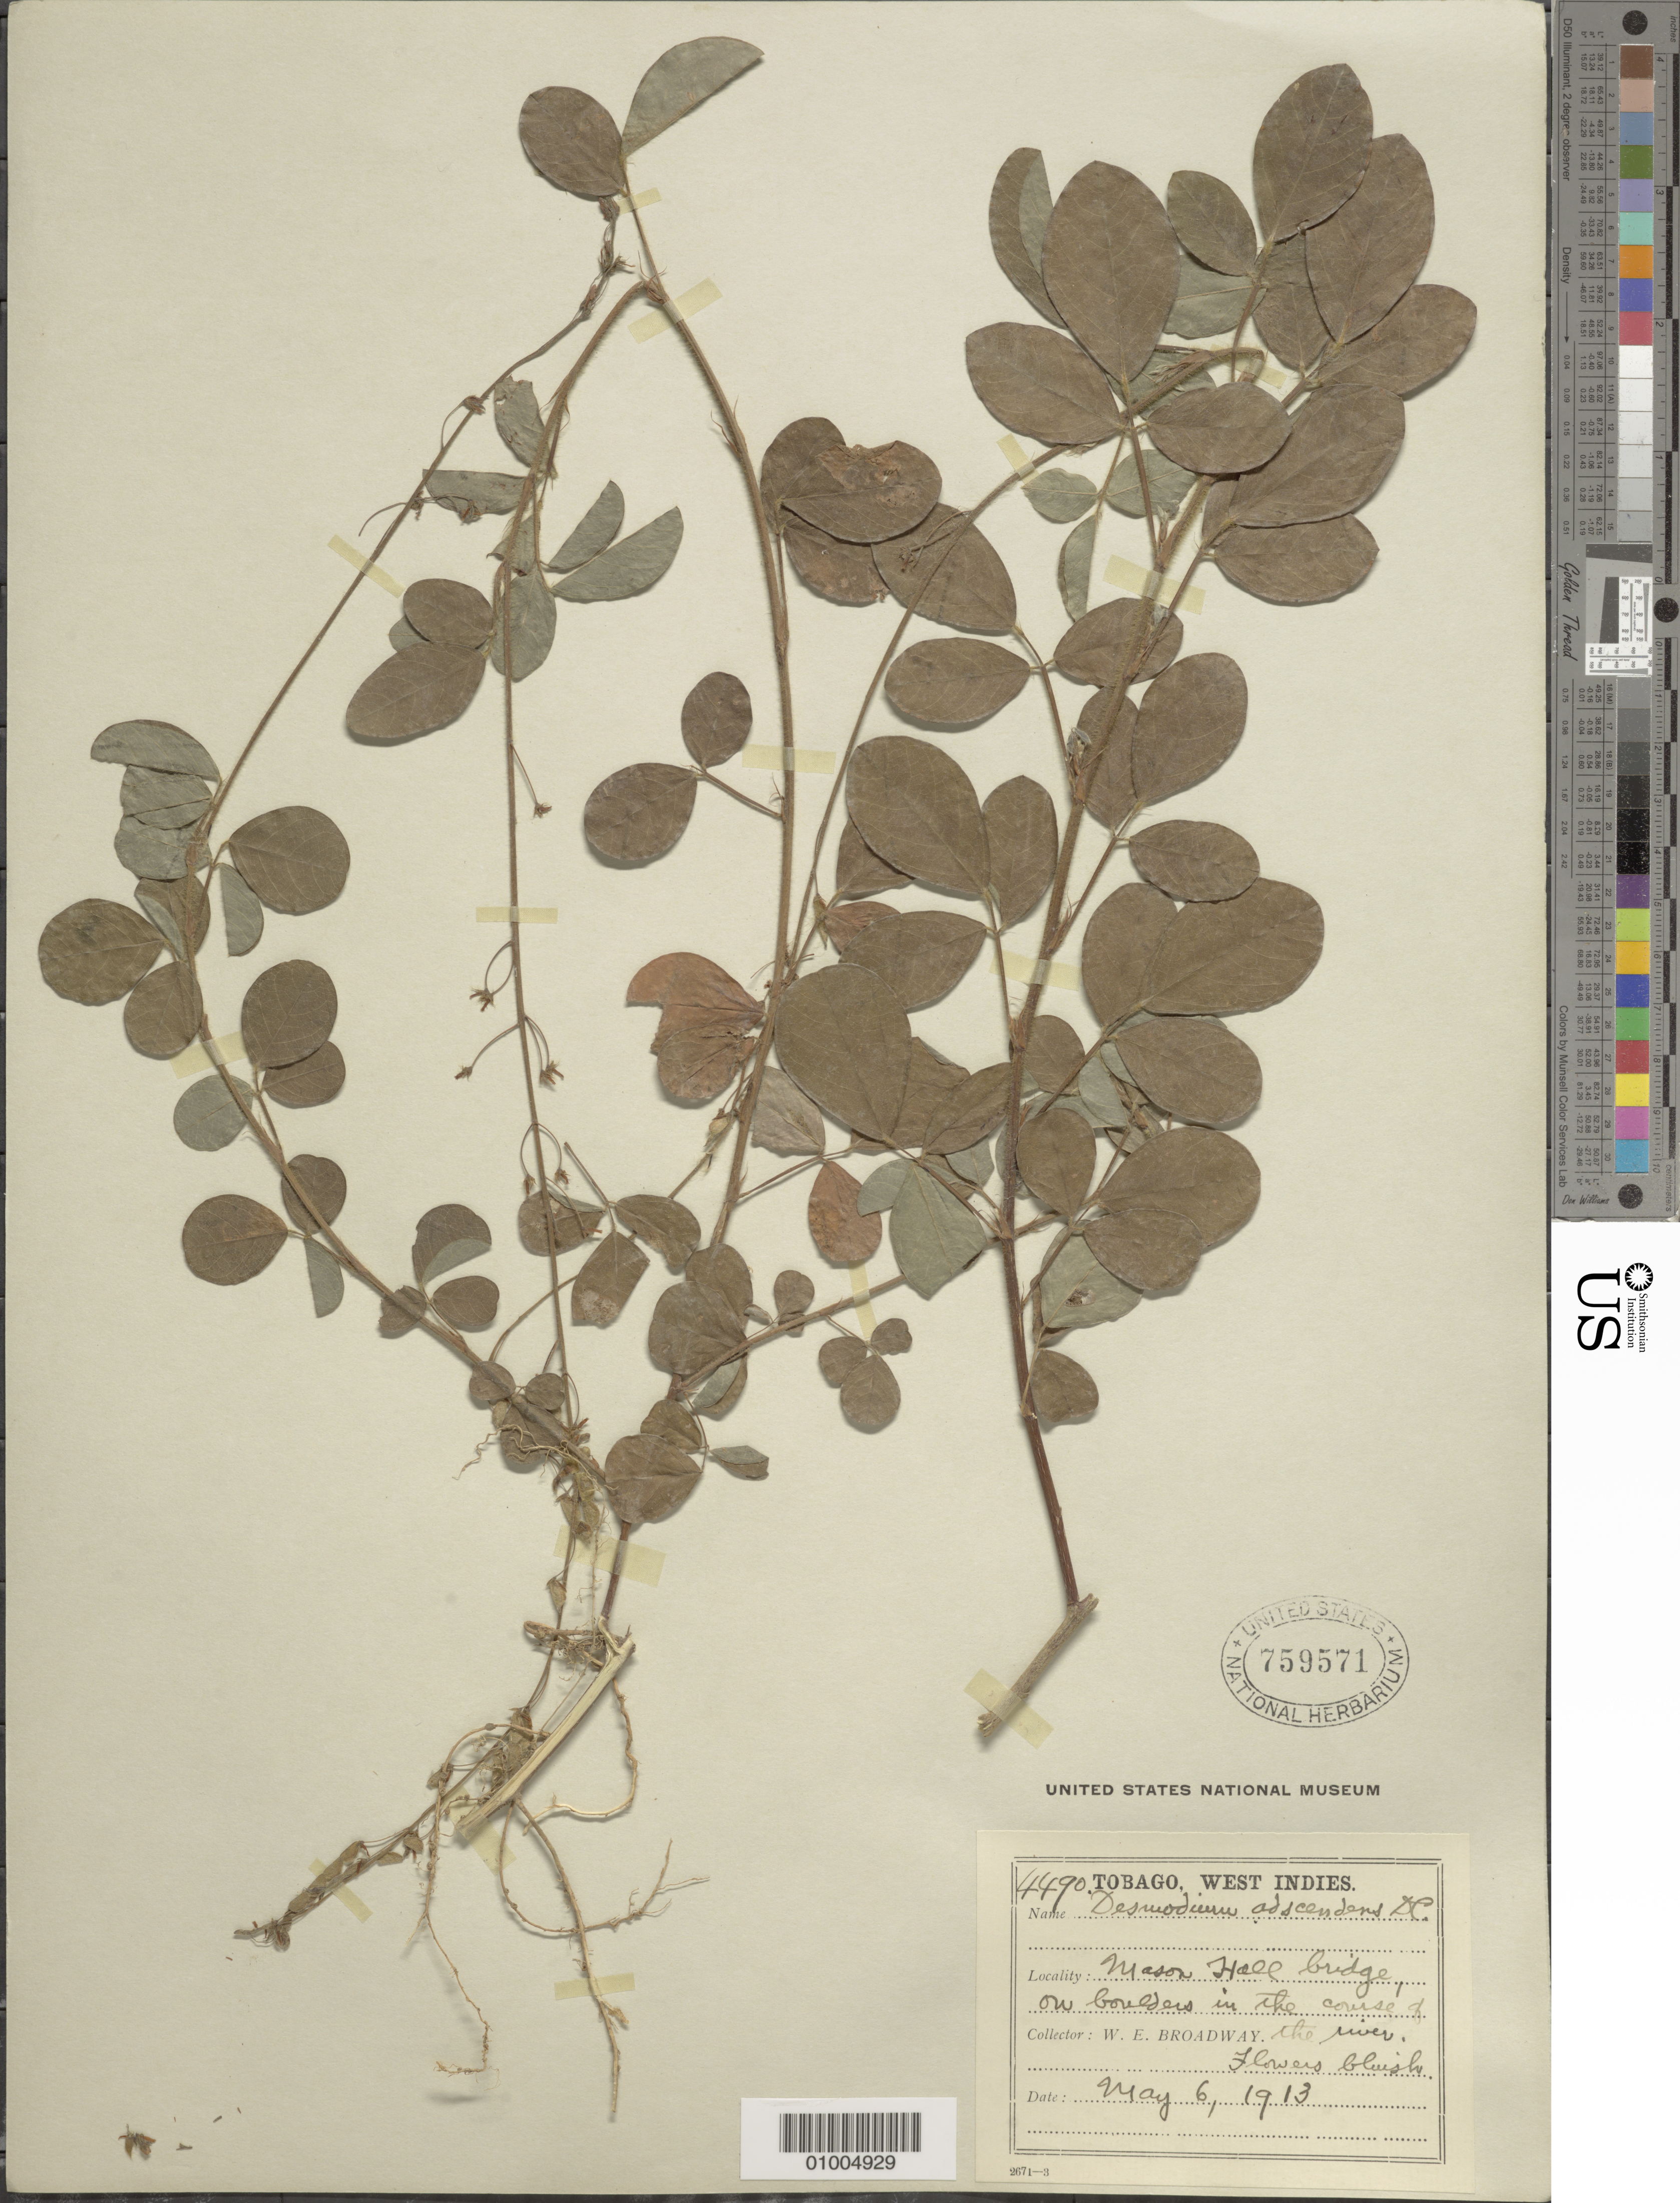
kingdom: Plantae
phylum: Tracheophyta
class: Magnoliopsida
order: Fabales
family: Fabaceae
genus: Grona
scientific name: Grona adscendens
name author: (Sw.) H. Ohashi & K. Ohashi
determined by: Strong, Mark T., (BOT), Smithsonian Institution - National Museum of Natural History (UNITED STATES)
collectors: W. E. Broadway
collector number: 4490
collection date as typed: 06 May 1913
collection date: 1913-05-06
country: Trinidad and Tobago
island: Tobago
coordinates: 0 N, 0 E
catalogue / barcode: US 759571